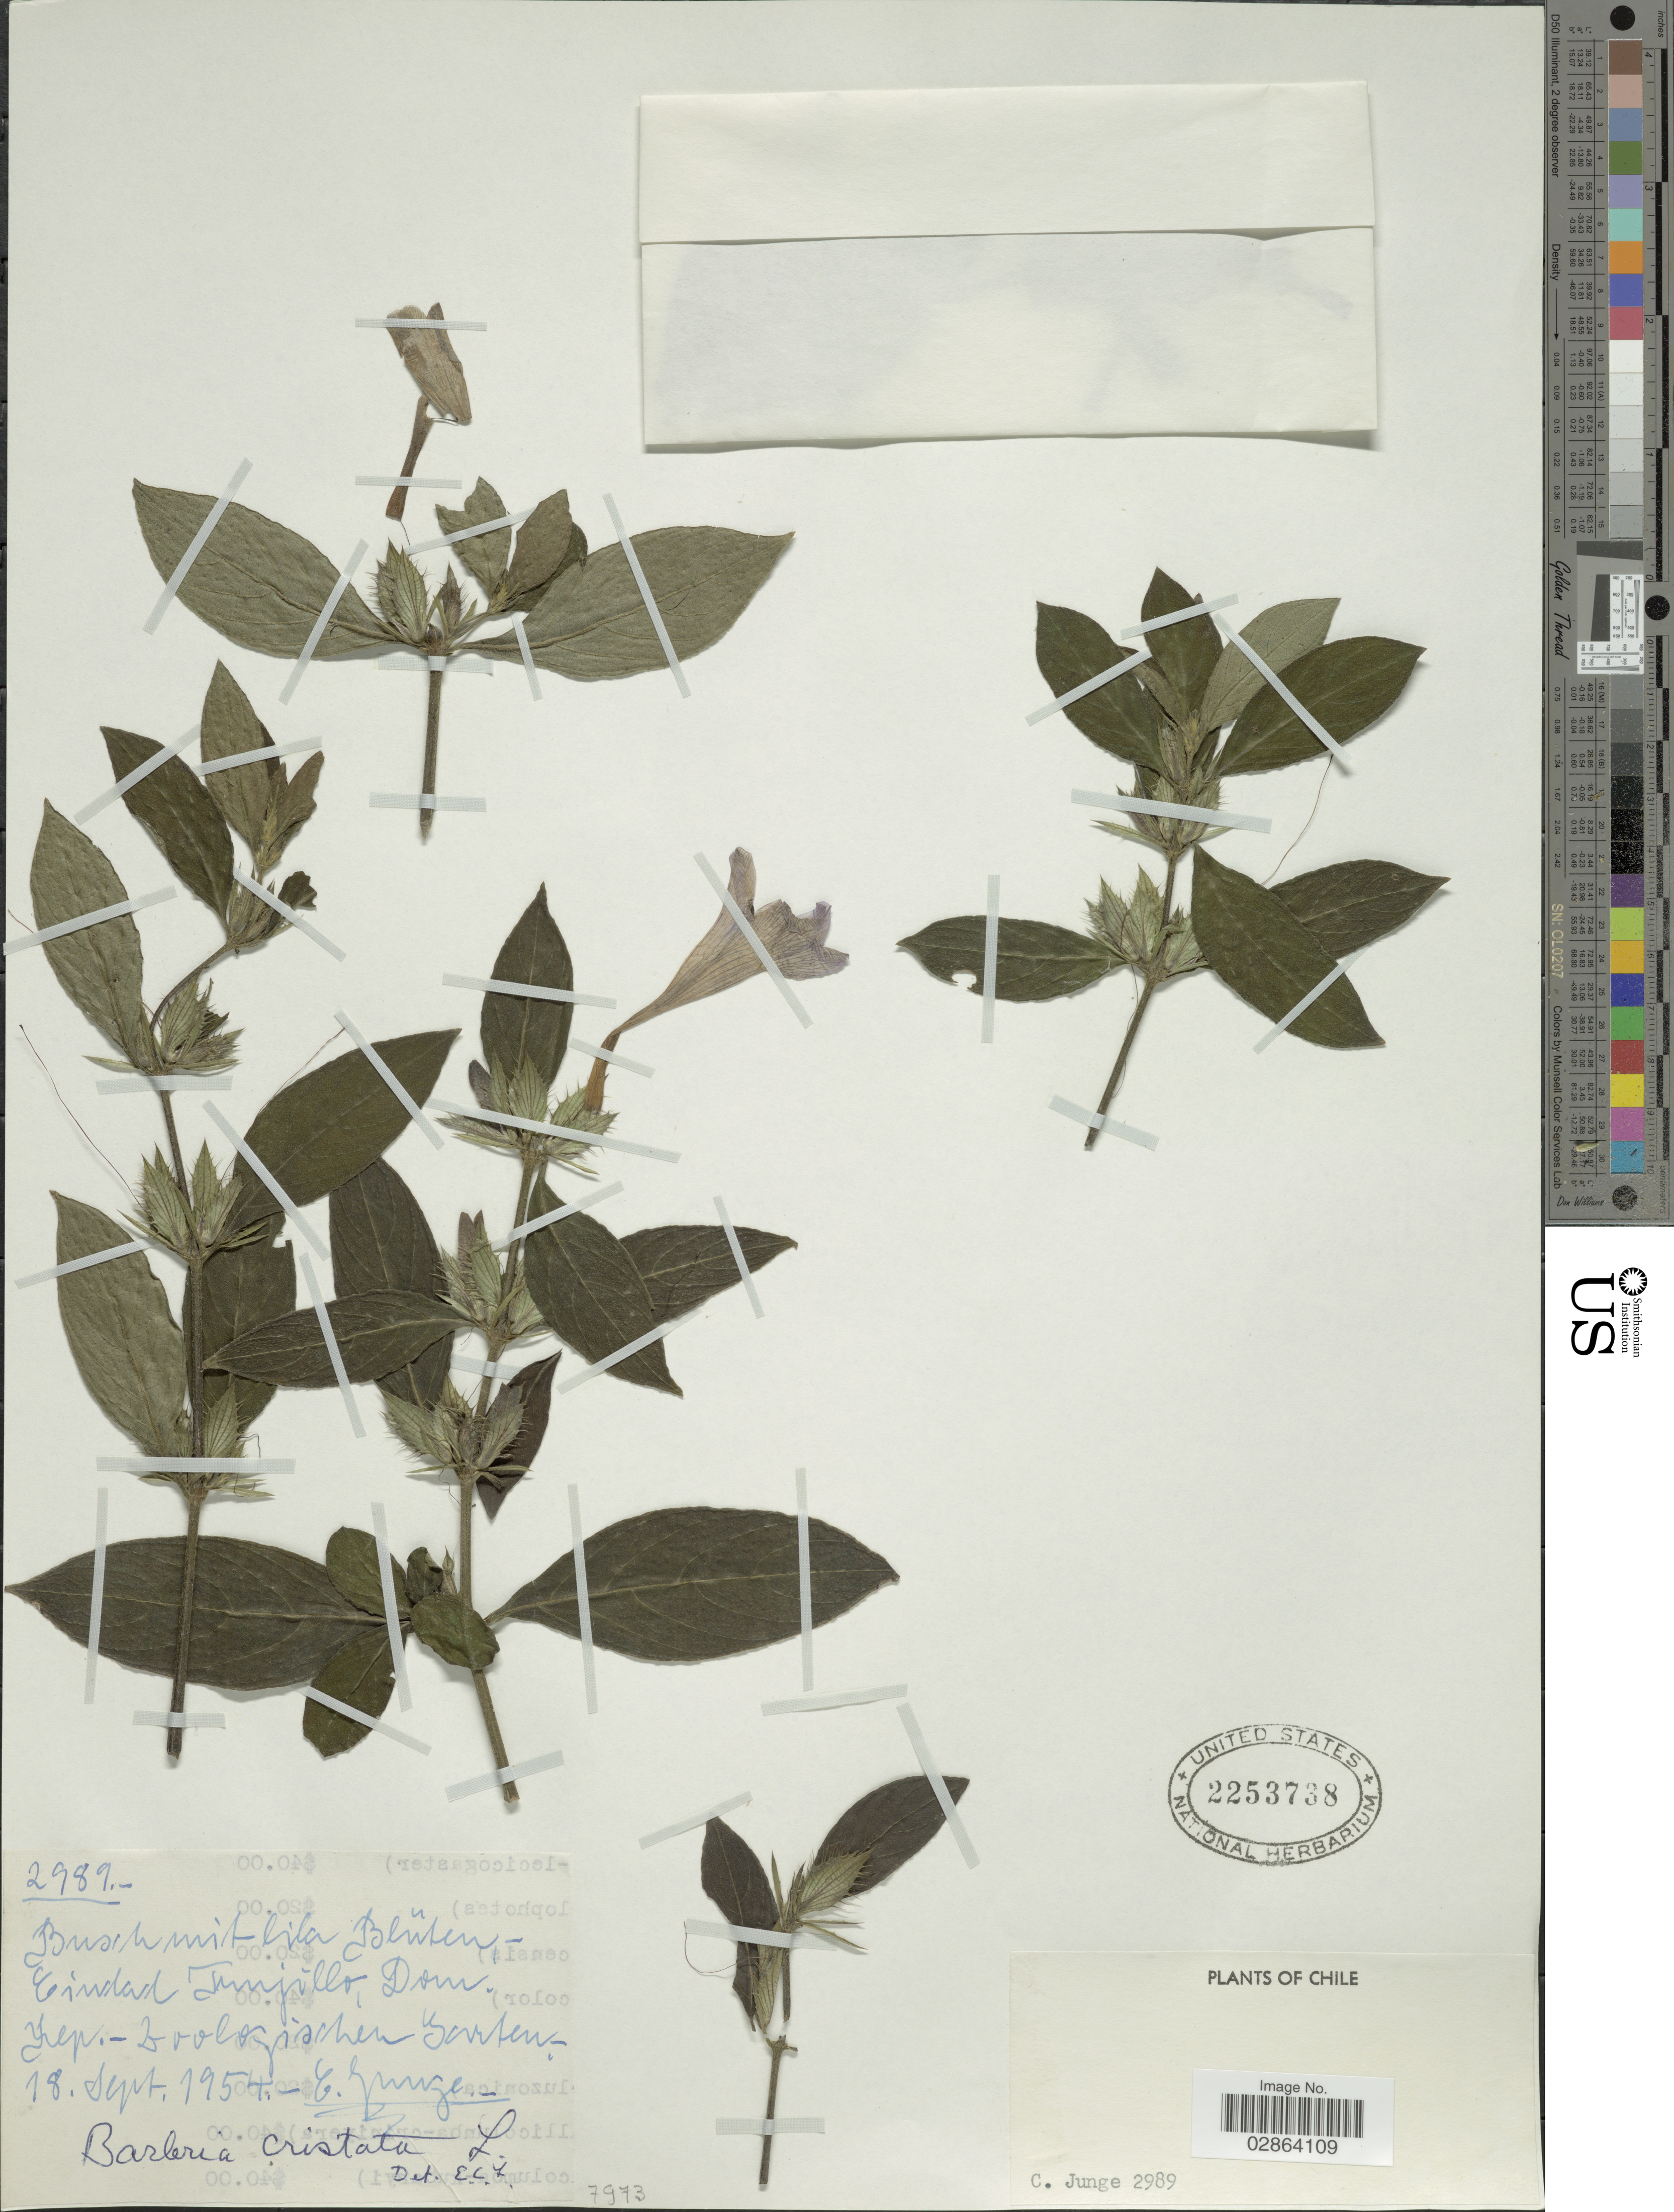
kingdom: Plantae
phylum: Tracheophyta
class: Magnoliopsida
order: Lamiales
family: Acanthaceae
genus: Barleria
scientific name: Barleria cristata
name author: L.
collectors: C. Junge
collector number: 2989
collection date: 1954-09-18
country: Chile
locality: Zoologischen Garten. Ciudad Trujillo, Dom. Yiep [interpreted].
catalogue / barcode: US 2253738